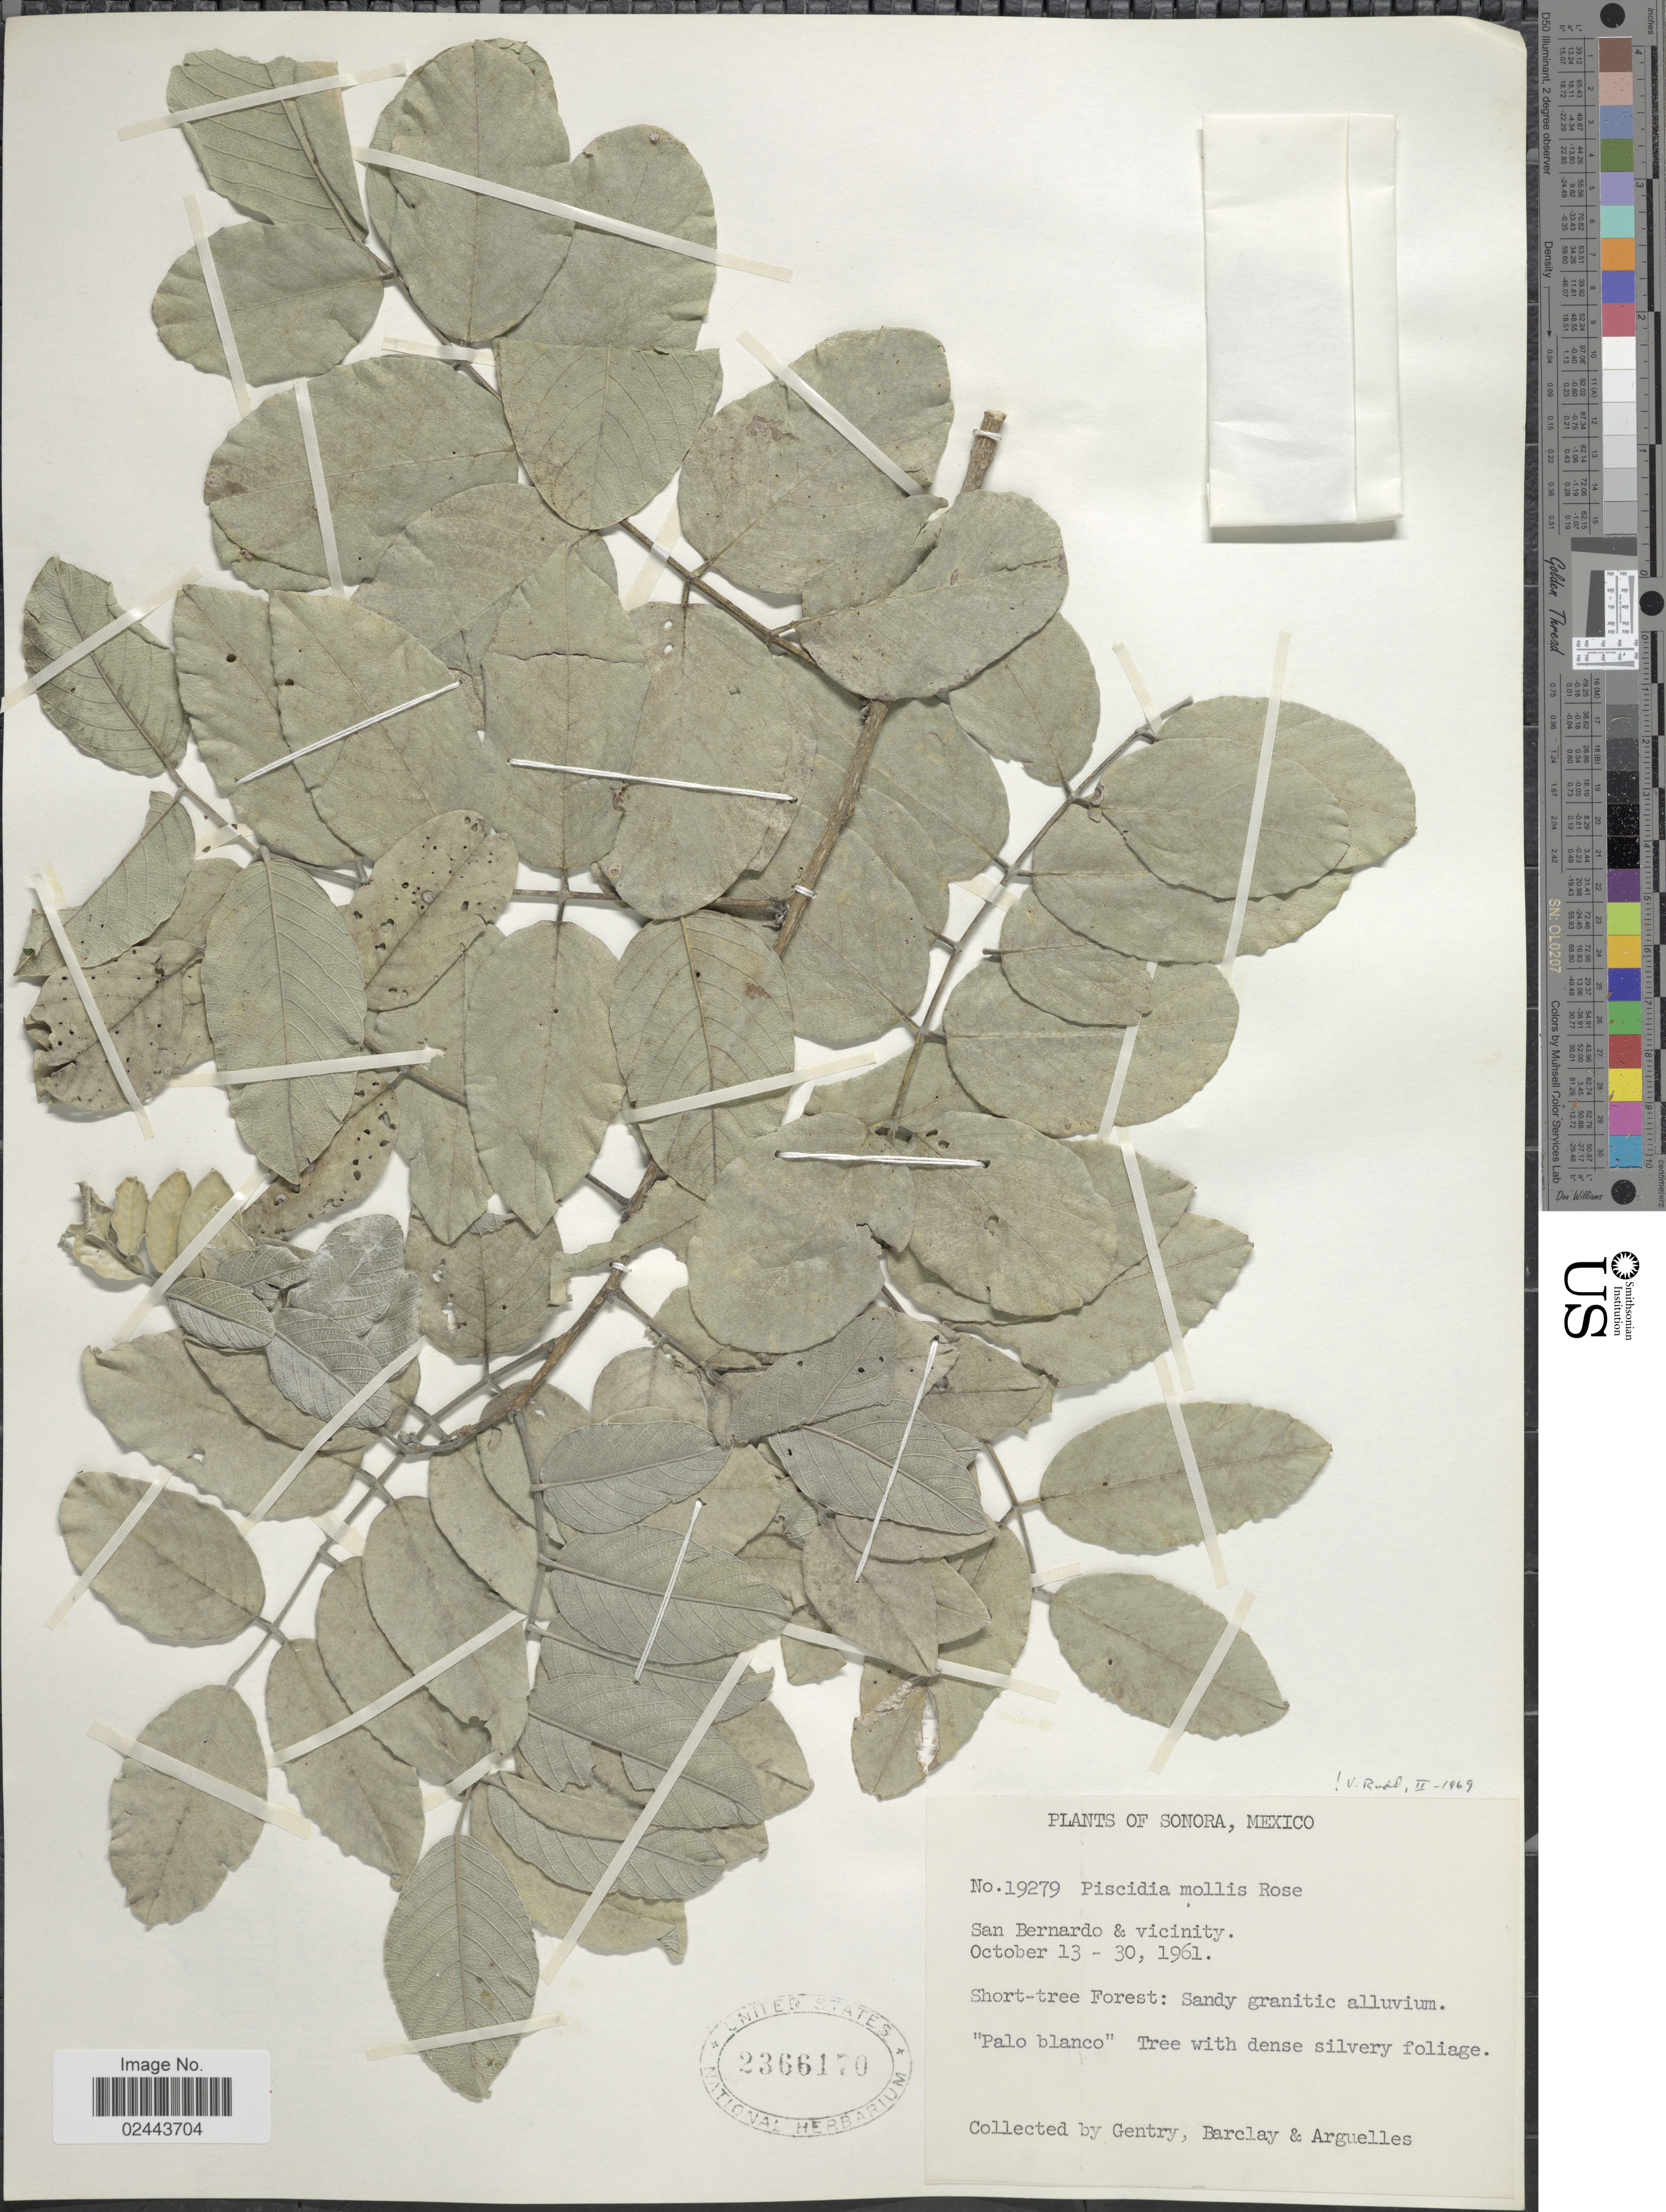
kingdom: Plantae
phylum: Tracheophyta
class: Magnoliopsida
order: Fabales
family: Fabaceae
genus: Piscidia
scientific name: Piscidia mollis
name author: Rose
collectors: Gentry, --, -- Barclay & Arguelles, --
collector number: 19279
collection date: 1961-10-13/1961-10-30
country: Mexico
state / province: Sonora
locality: San Bernardo & vicinity.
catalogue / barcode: US 2366170